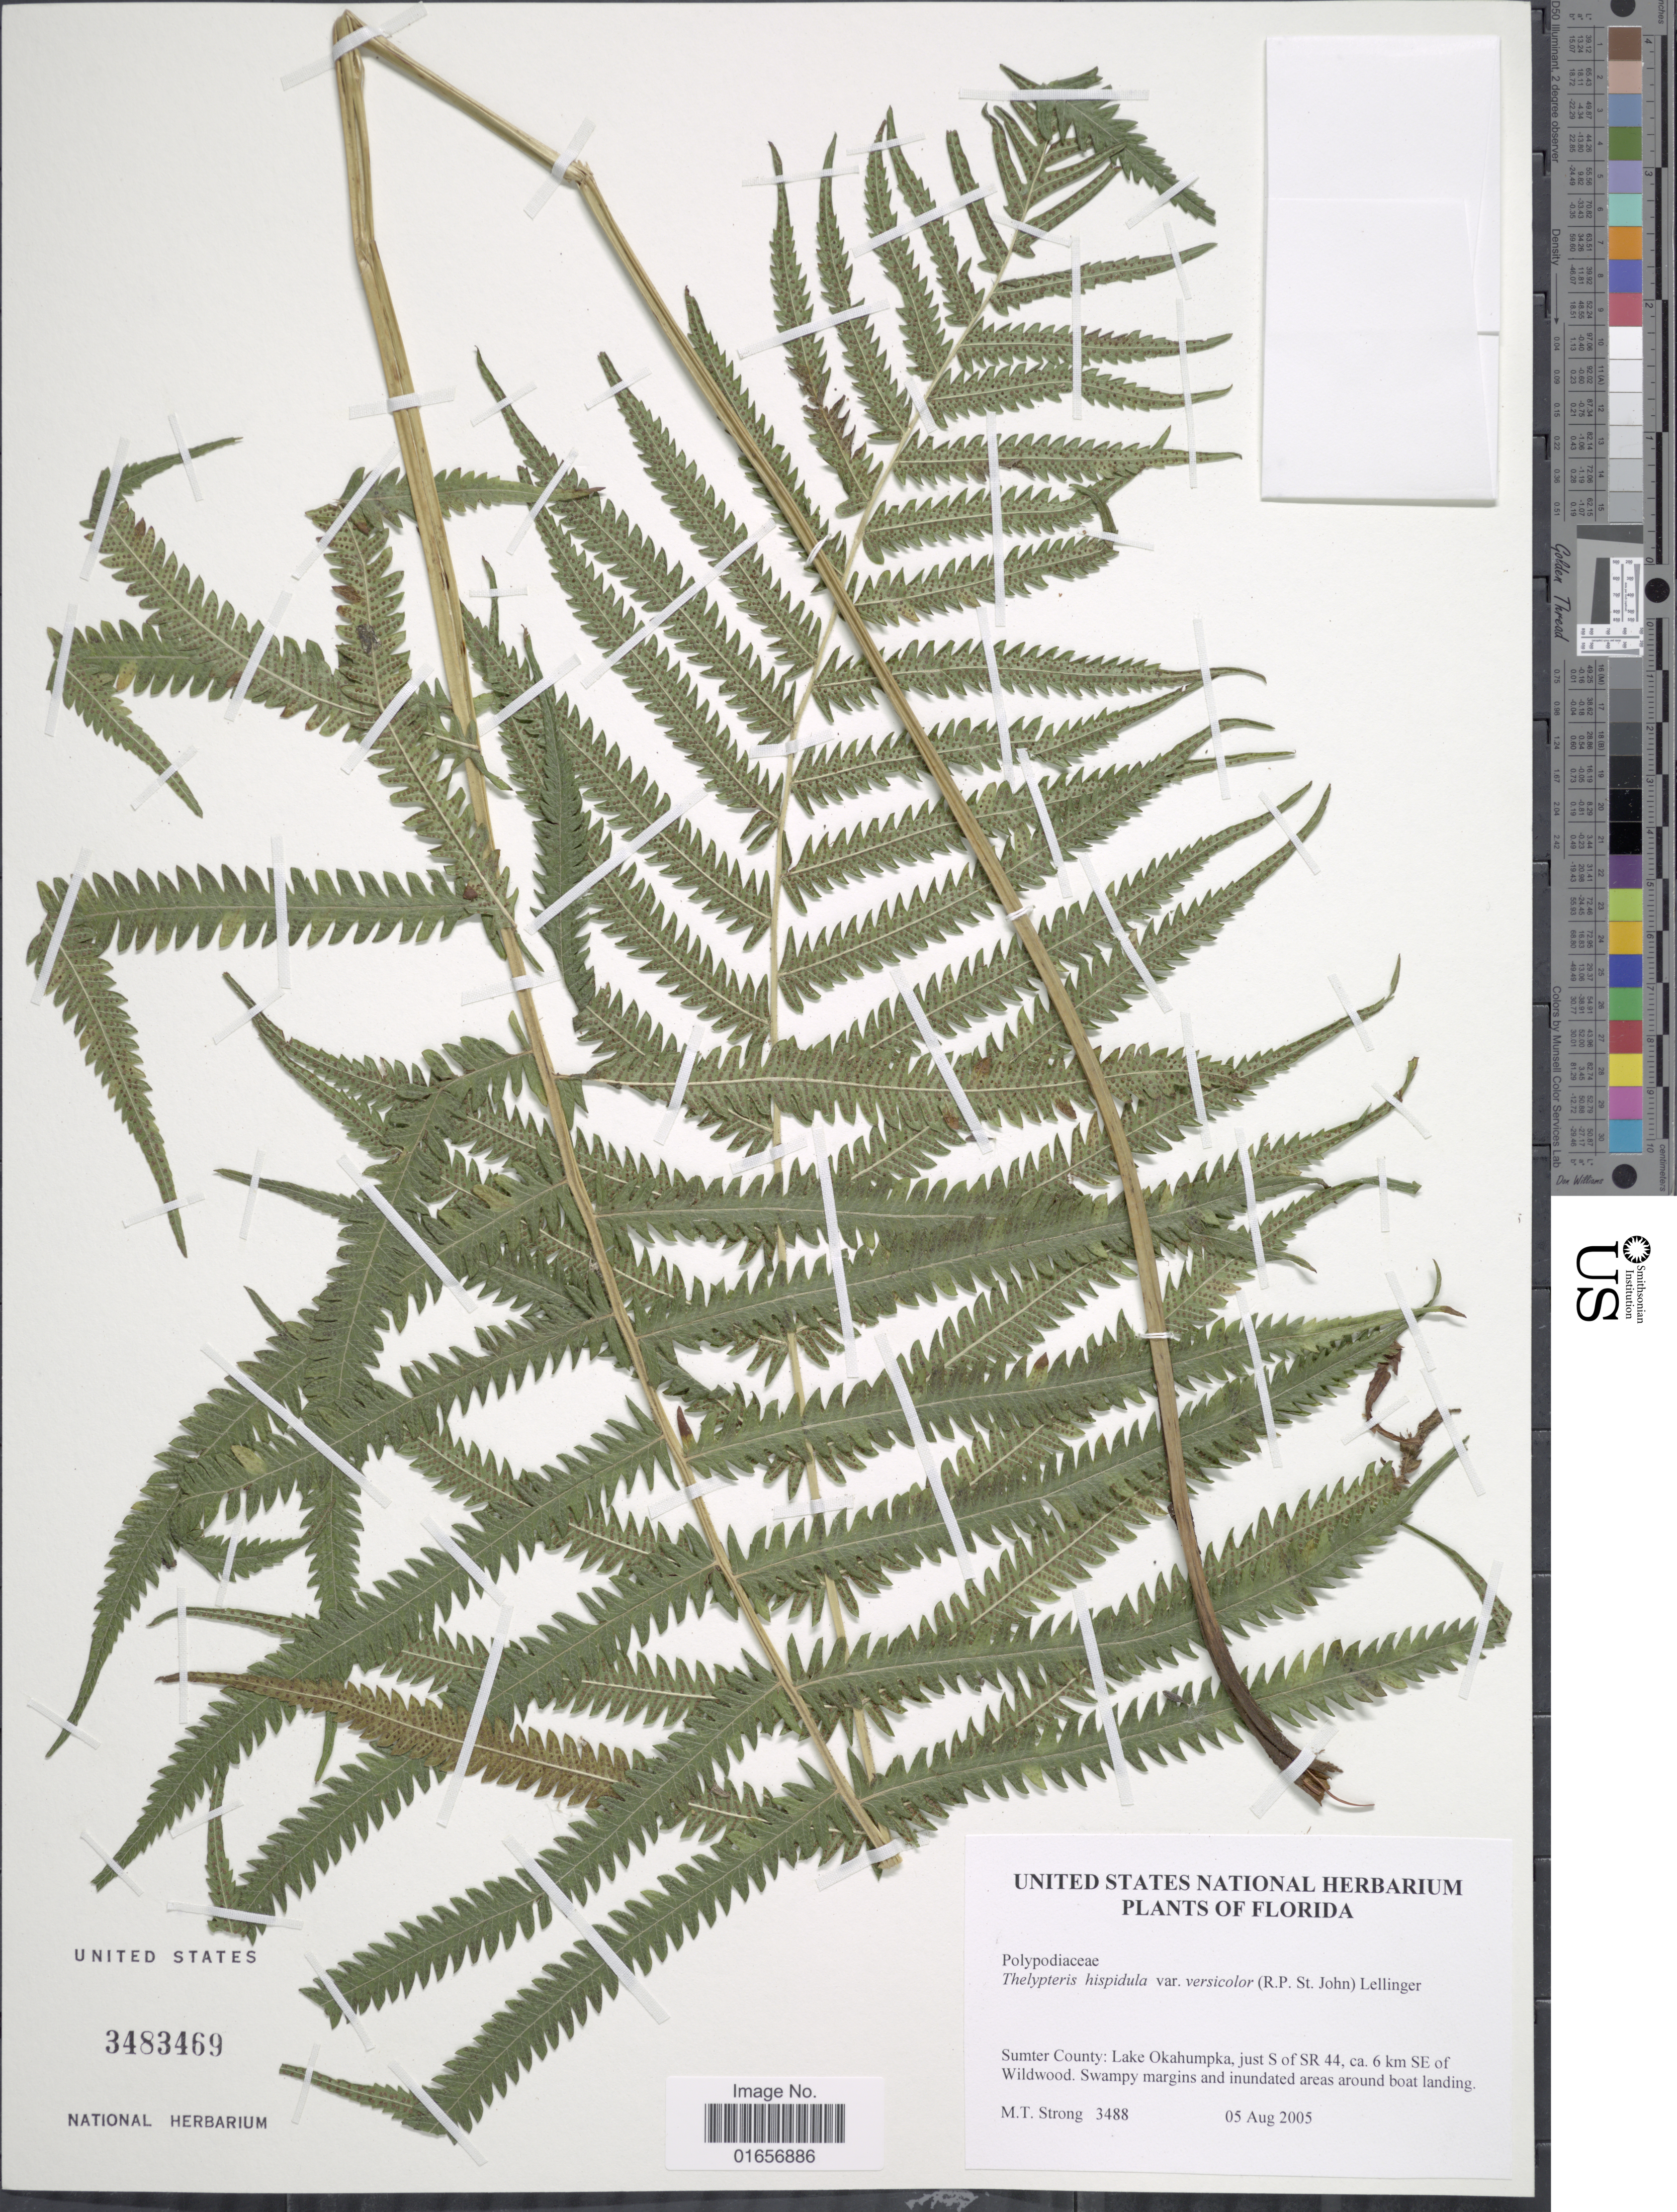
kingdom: Plantae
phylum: Tracheophyta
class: Polypodiopsida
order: Polypodiales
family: Thelypteridaceae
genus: Christella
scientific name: Christella hispidula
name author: (Decne.) Holttum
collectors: M. T. Strong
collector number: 3488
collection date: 2005-08-05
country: United States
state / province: Florida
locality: Sumter County: Lake Okahumpka, just S of SR 44 ca. 6 km SE of Wildwood.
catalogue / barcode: US 3483469